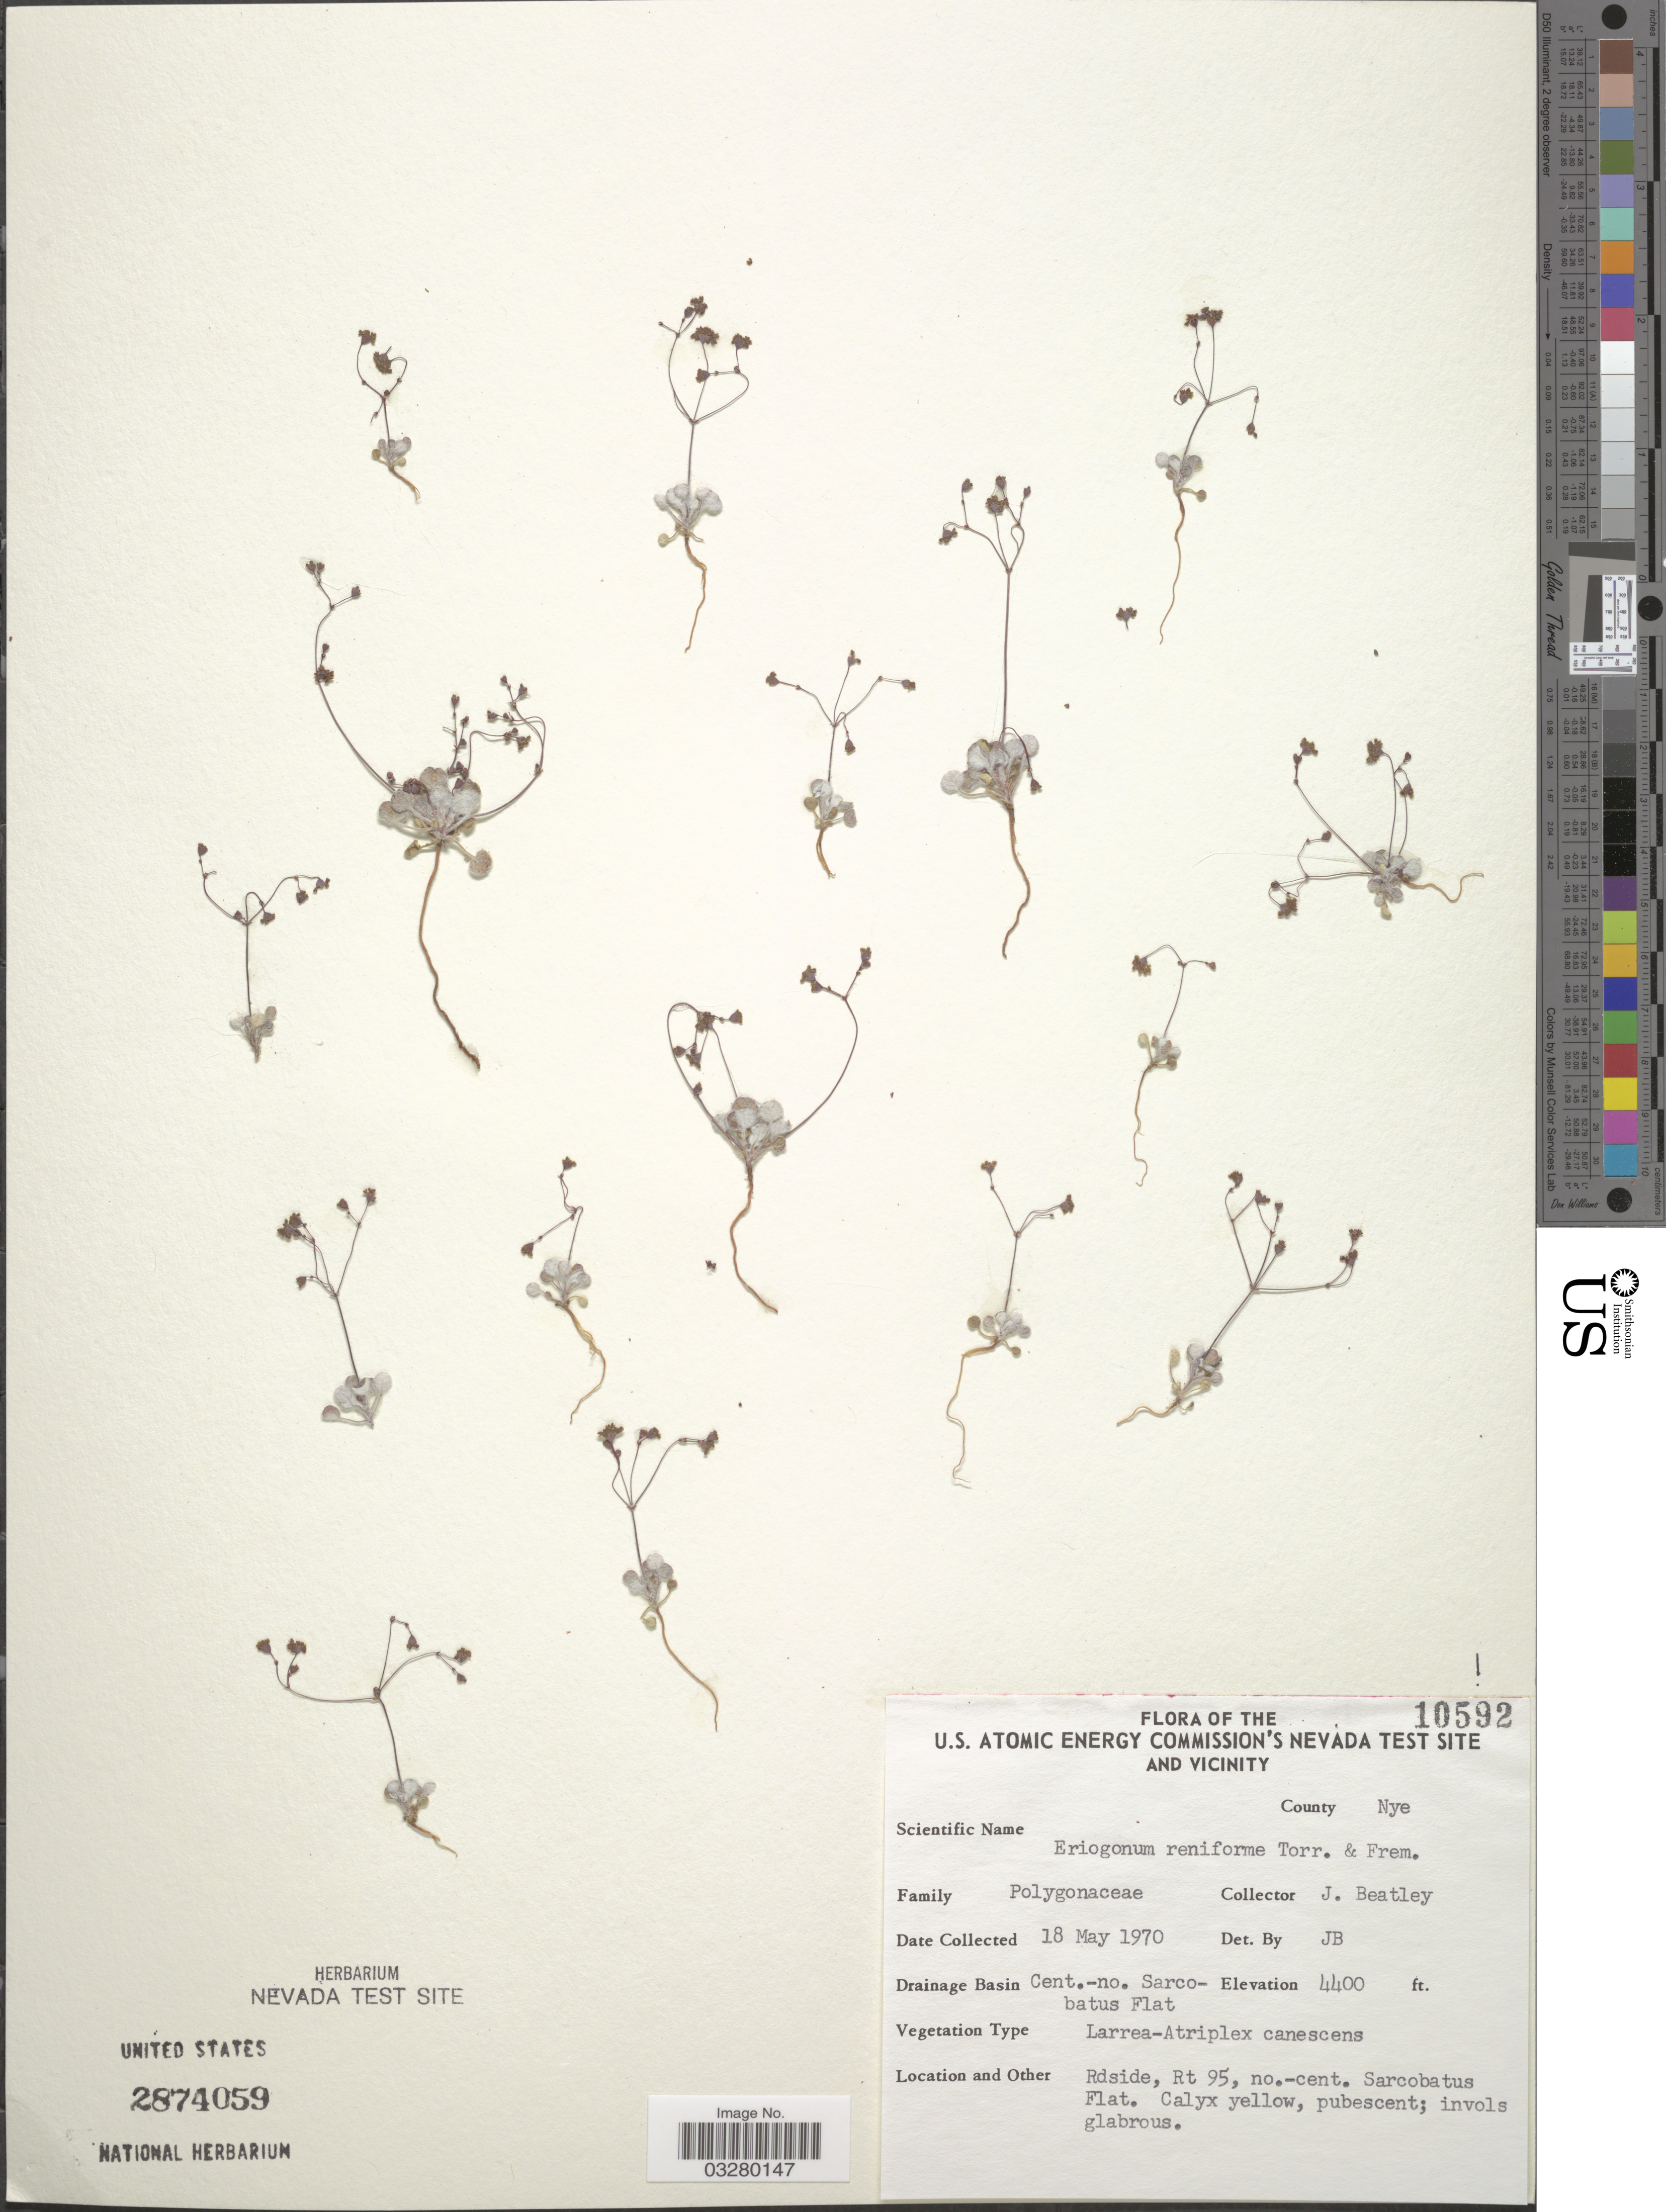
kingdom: Plantae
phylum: Tracheophyta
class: Magnoliopsida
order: Caryophyllales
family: Polygonaceae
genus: Eriogonum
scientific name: Eriogonum reniforme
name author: Torr. & Frém.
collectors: J. C. Beatley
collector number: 10592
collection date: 1970-05-18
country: United States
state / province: Nevada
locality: U.S. Atomic Energy Commission's Nevada Test Site and Vicinity. County Nye. Drainage Basin Cent.-no. Sarcobatus Flat. Rdside, Rt 95, no.-cent. Sarcobatus Flat.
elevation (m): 1341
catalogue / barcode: US 2874059